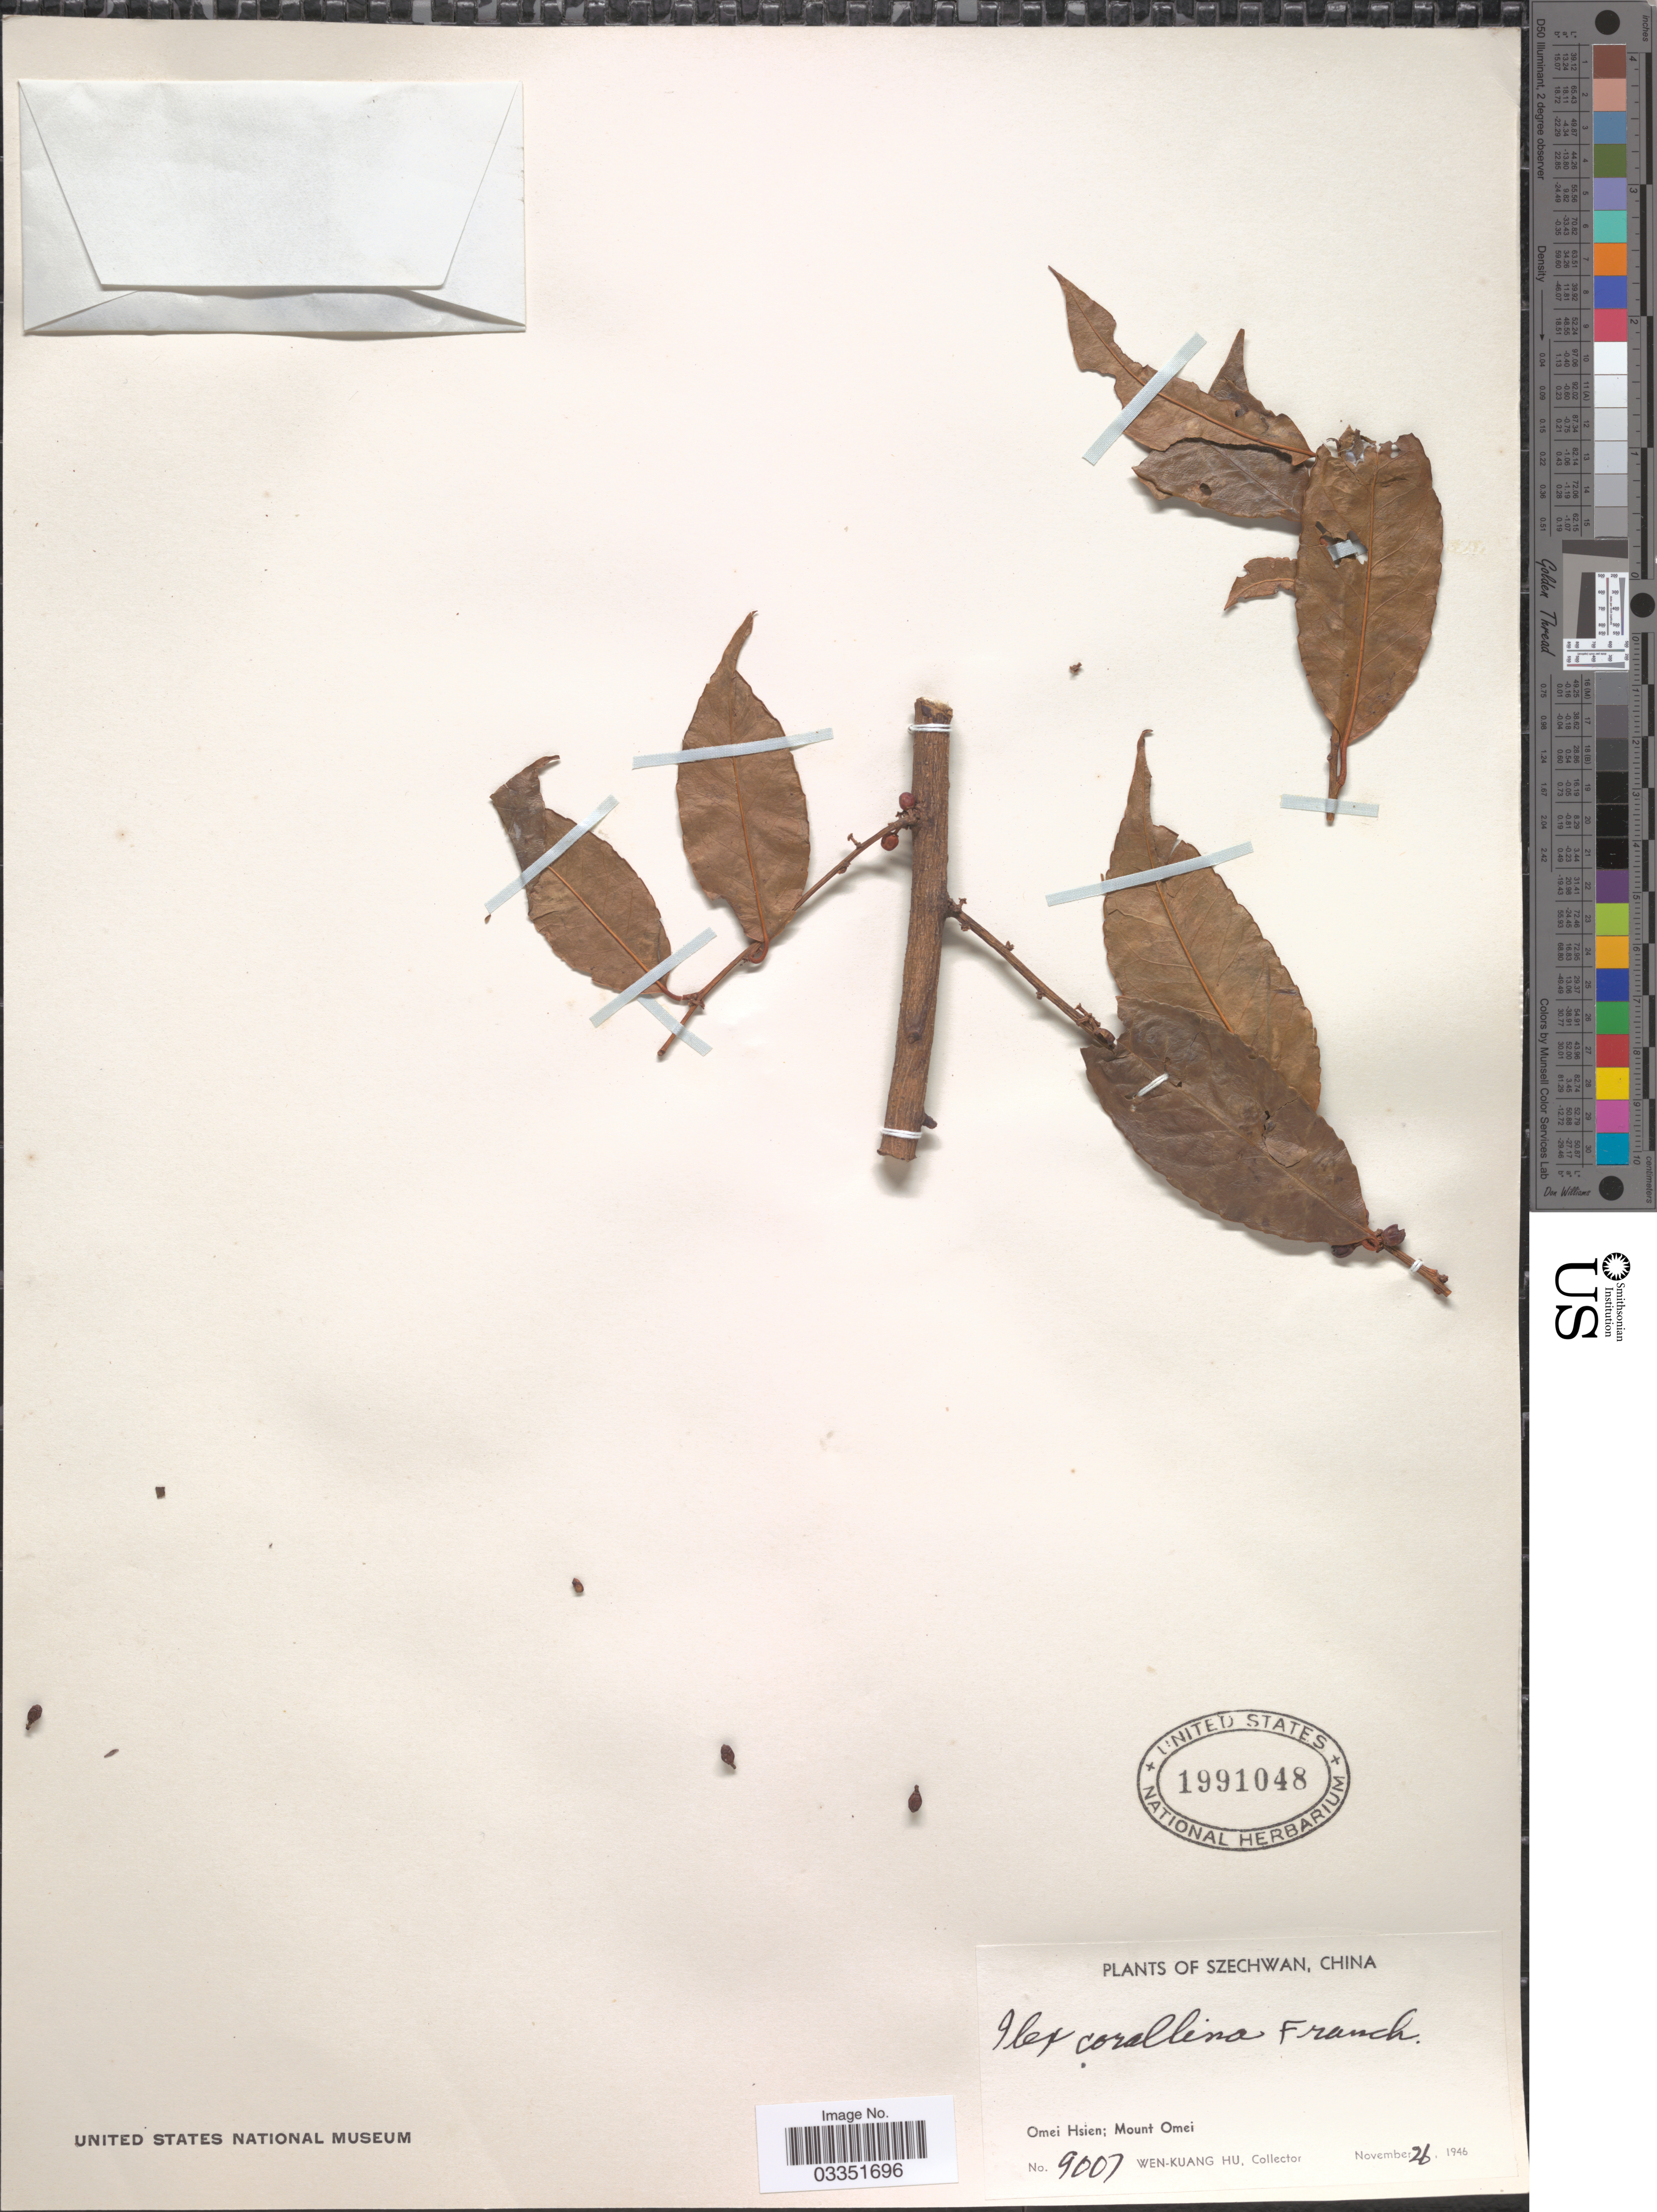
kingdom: Plantae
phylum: Tracheophyta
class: Magnoliopsida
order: Aquifoliales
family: Aquifoliaceae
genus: Ilex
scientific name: Ilex corallina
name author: Franch.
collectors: W. K. Hu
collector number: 9007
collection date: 1946-11-26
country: China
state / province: Sichuan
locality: Szechwan. Omei Hsien; Mount Omei.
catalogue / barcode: US 1991048